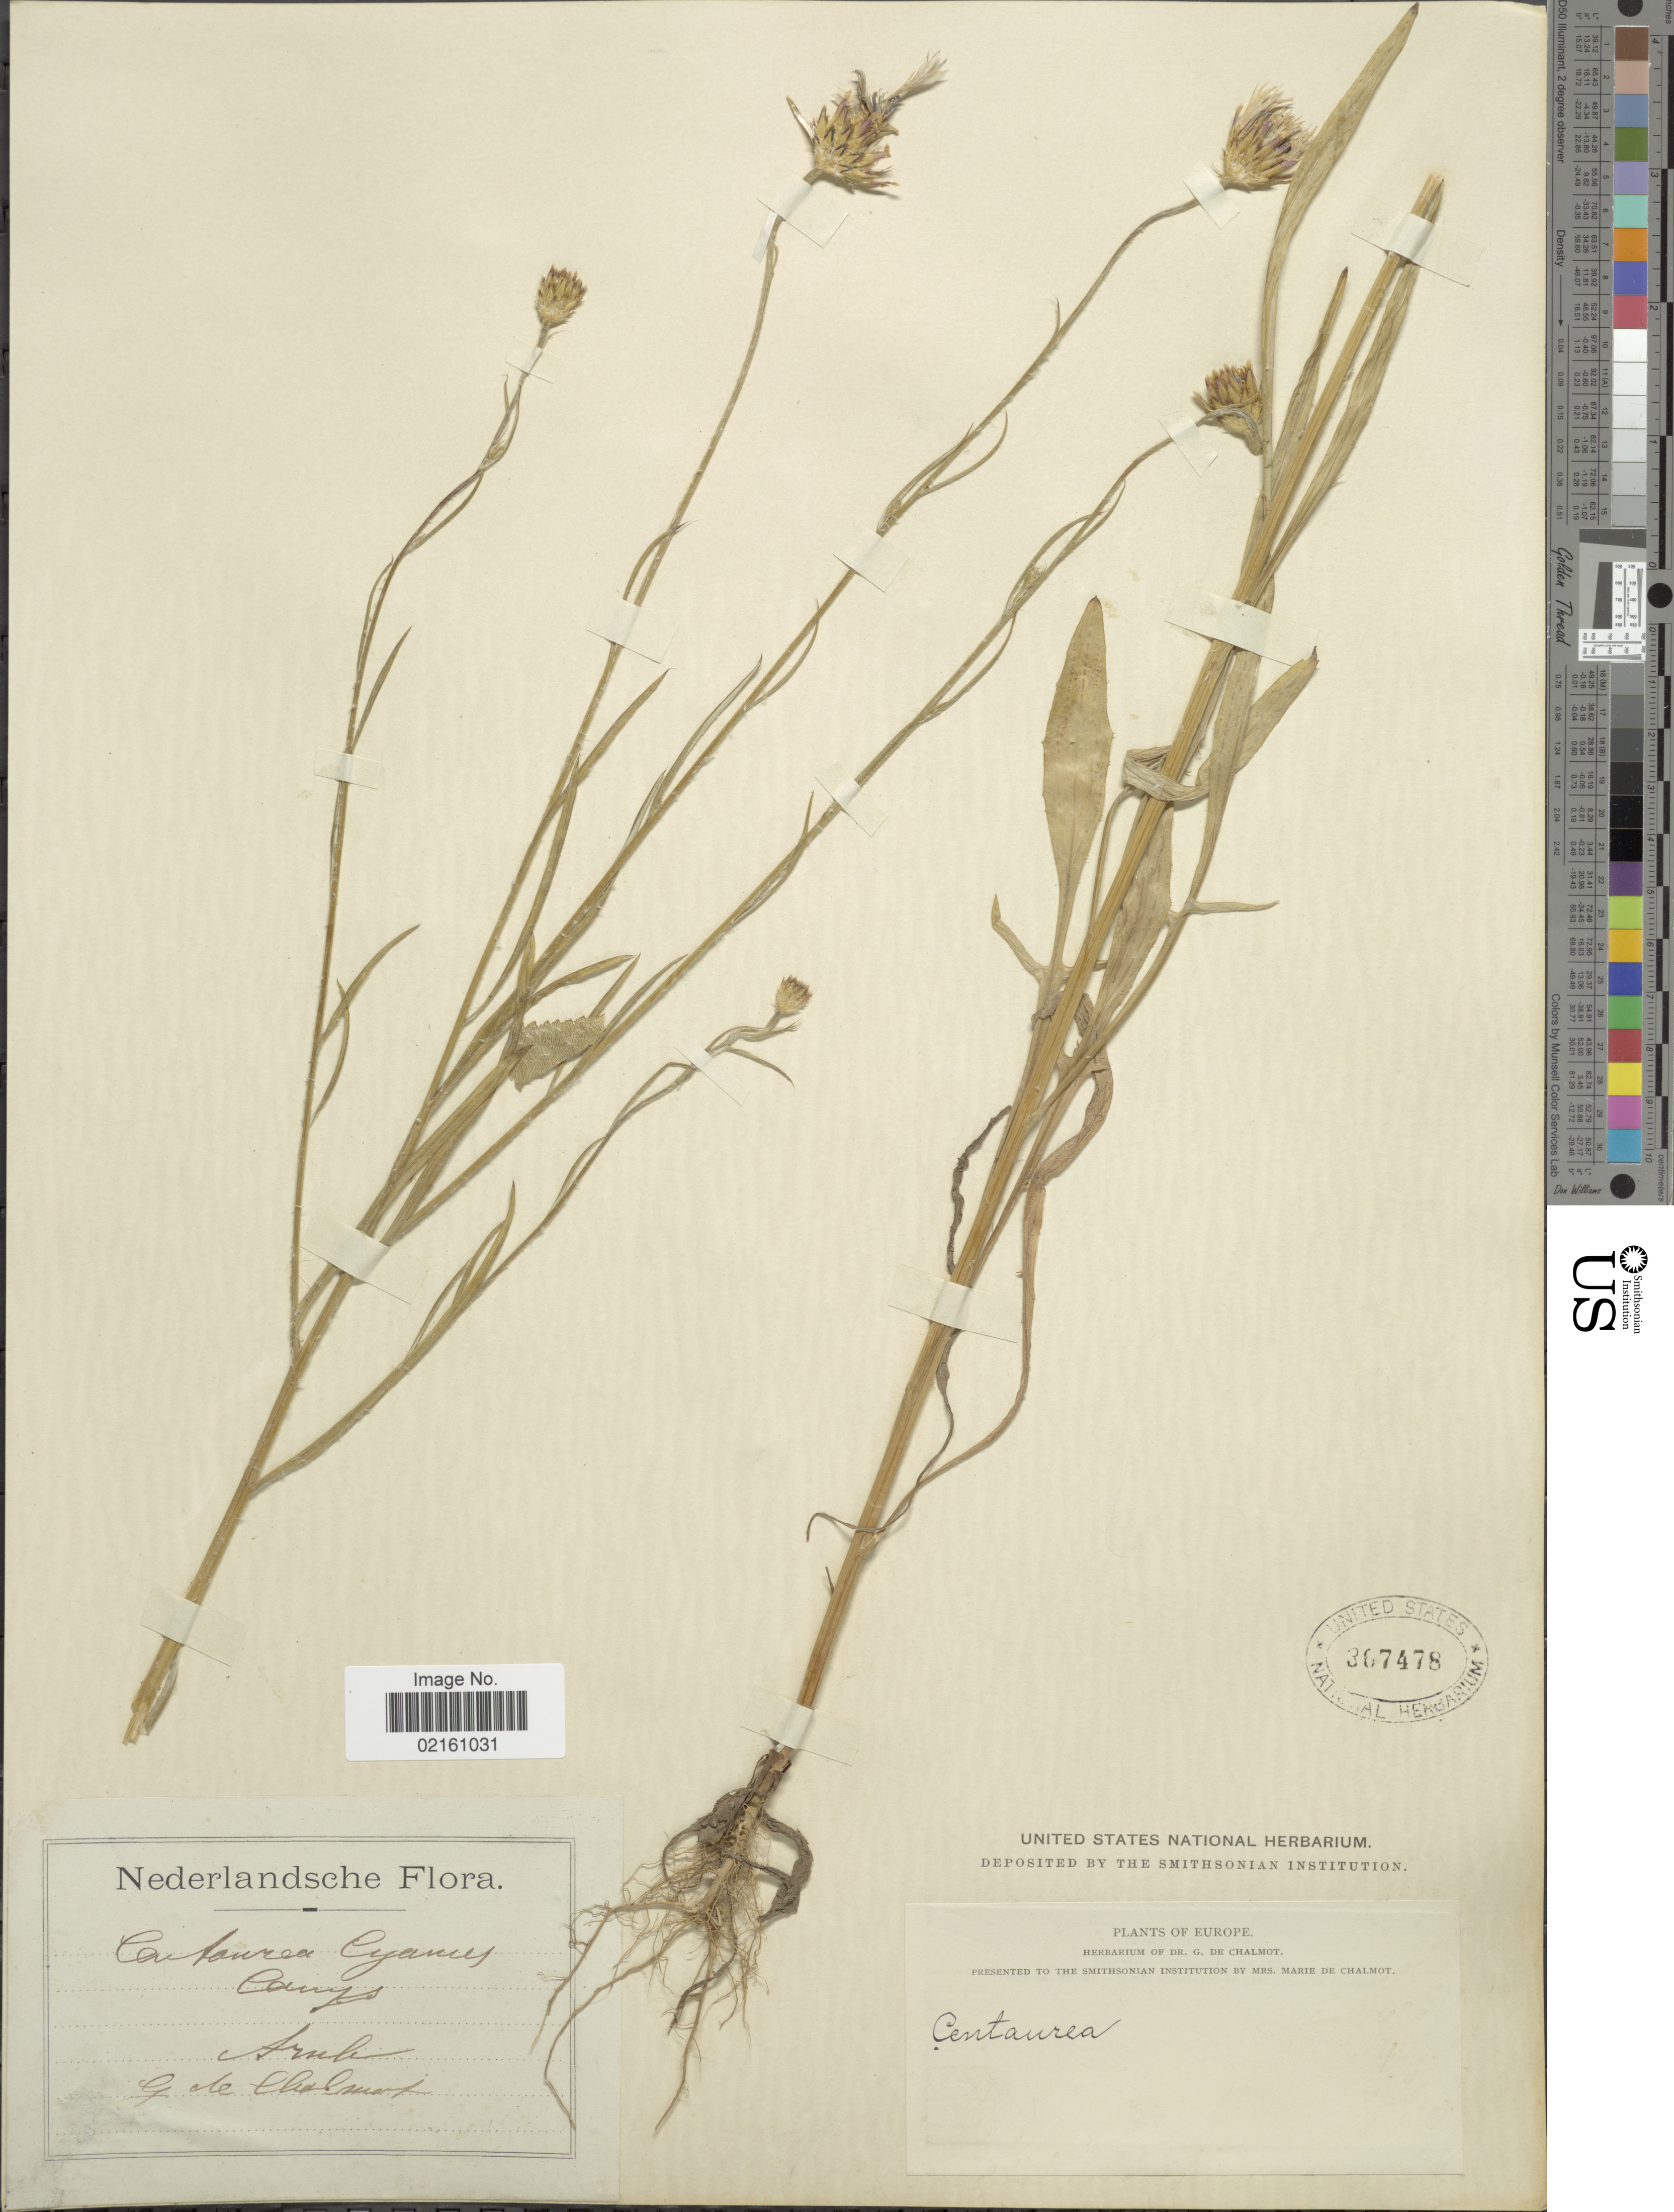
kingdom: Plantae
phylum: Tracheophyta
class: Magnoliopsida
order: Asterales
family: Asteraceae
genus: Centaurea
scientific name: Centaurea cyanus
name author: L.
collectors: G. de Chalmot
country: Netherlands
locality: Europe, Arnh.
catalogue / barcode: US 367478